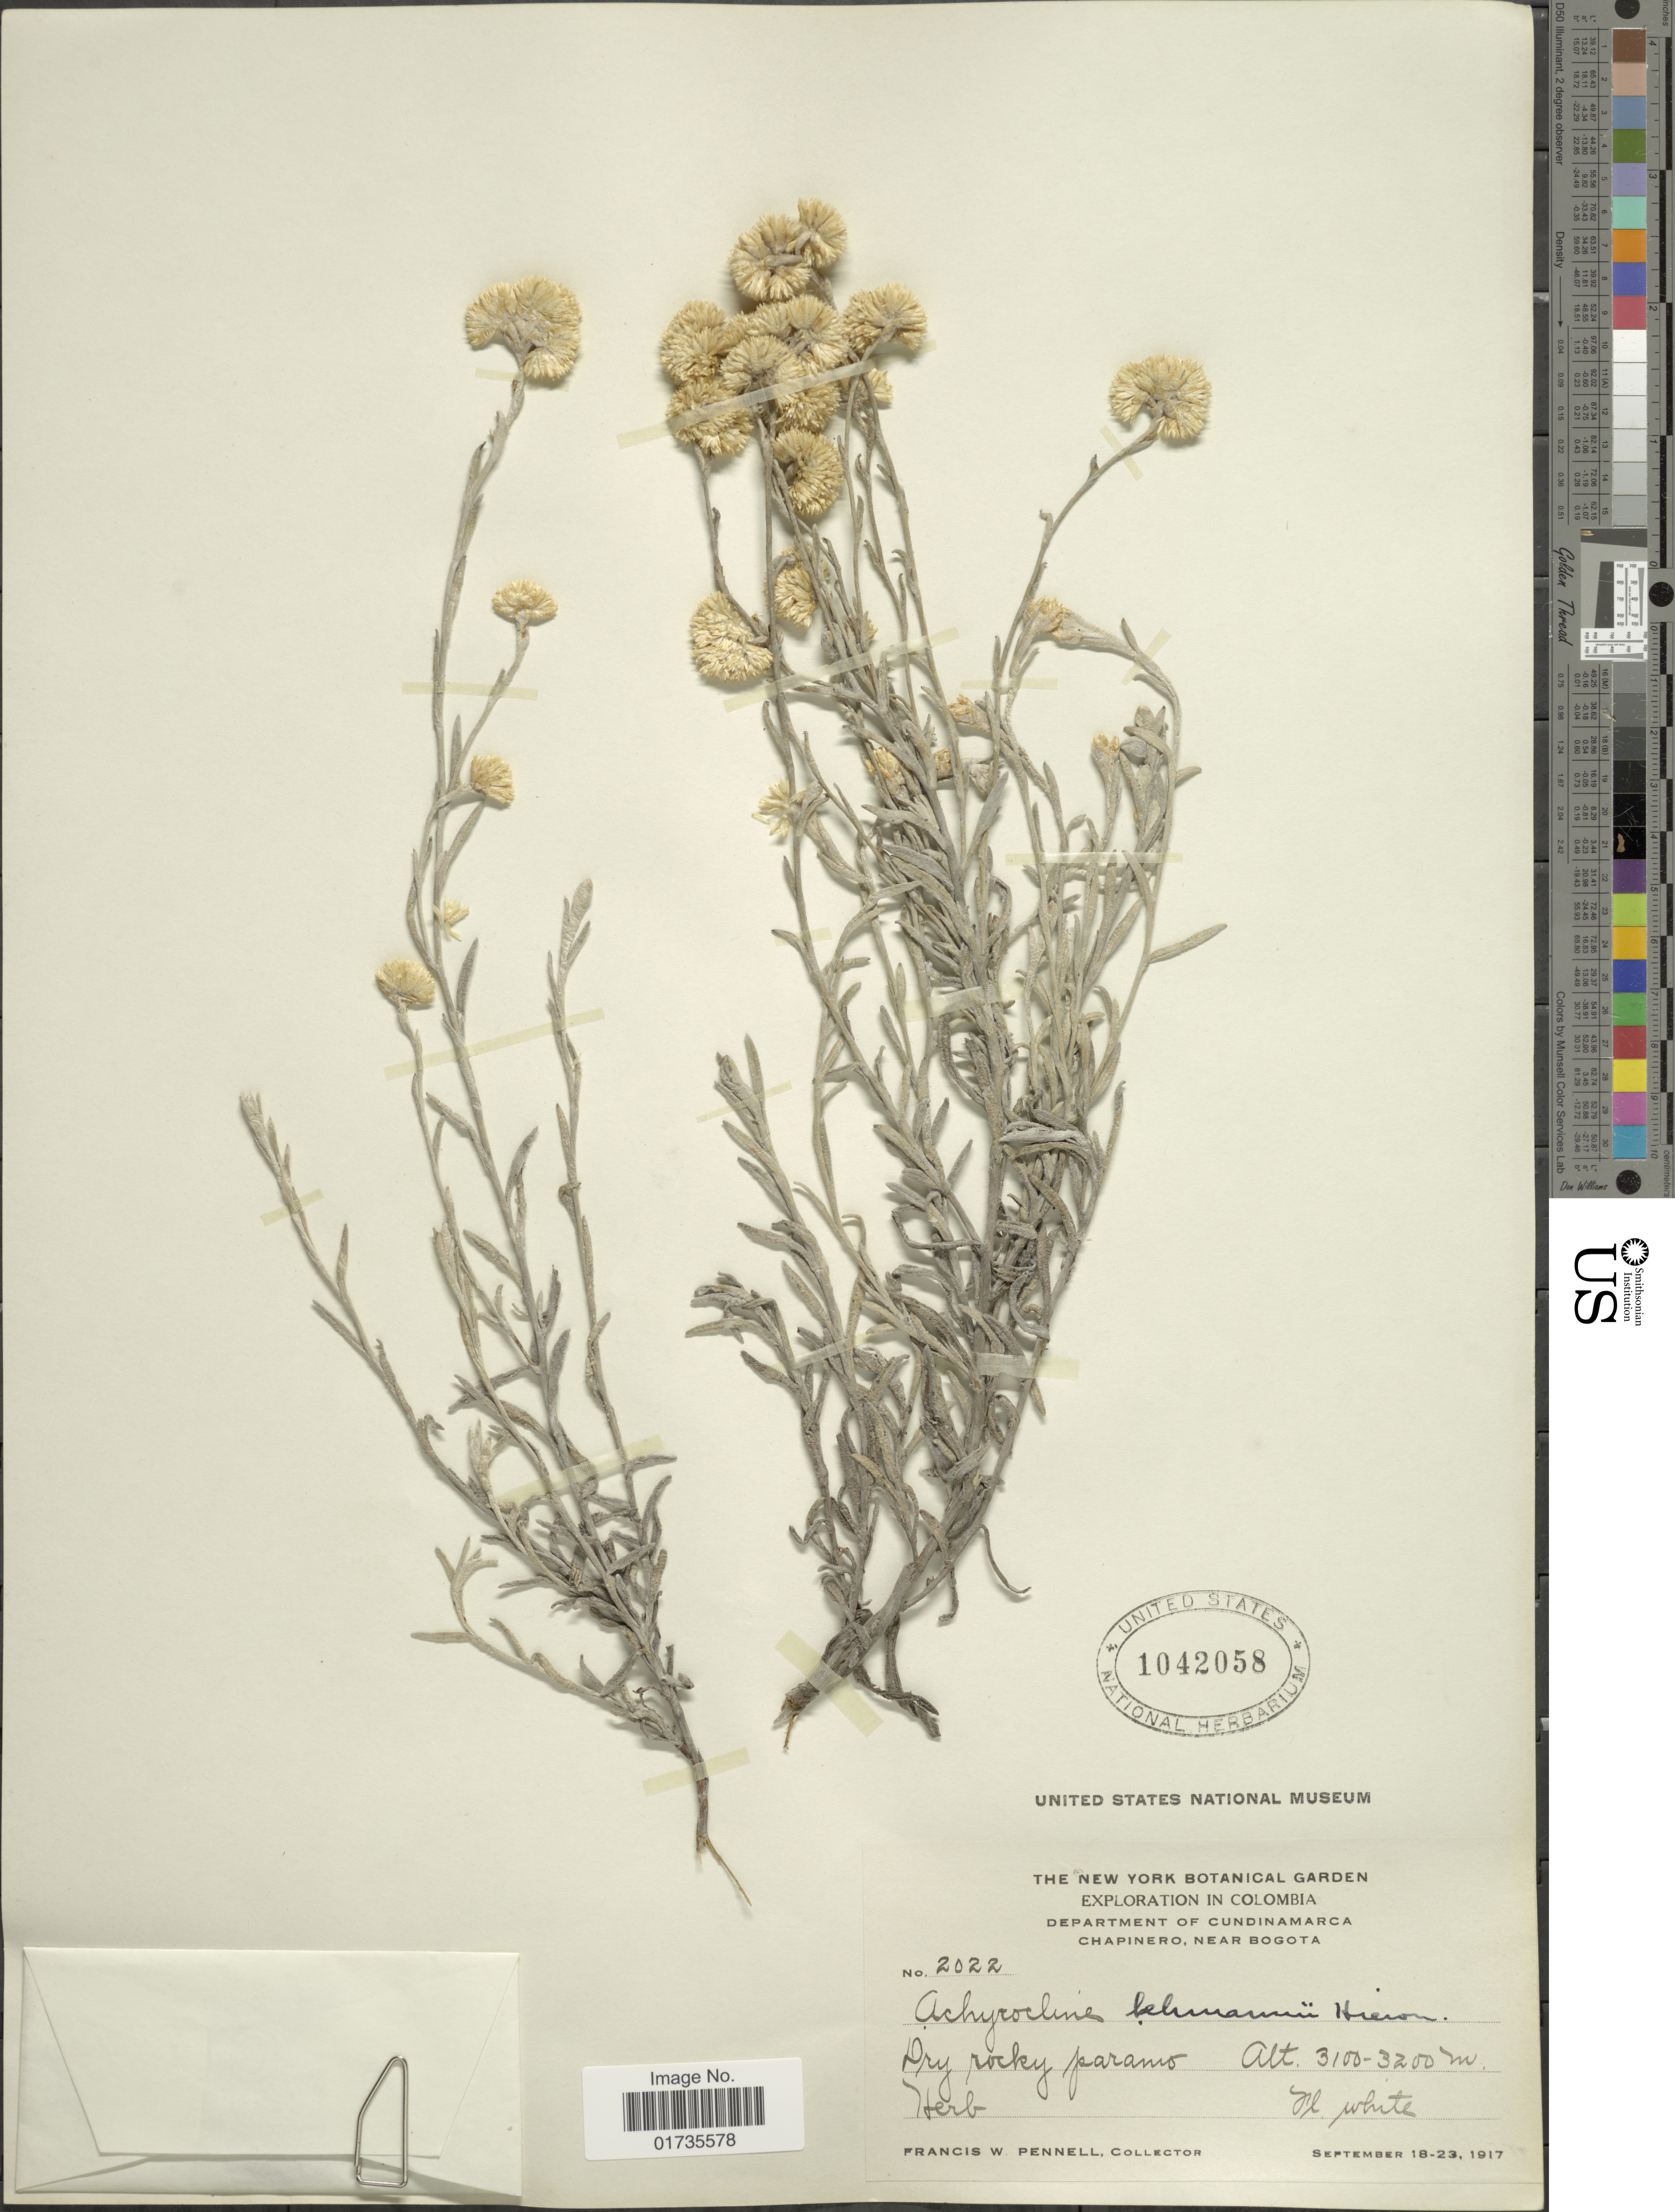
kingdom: Plantae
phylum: Tracheophyta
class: Magnoliopsida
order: Asterales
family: Asteraceae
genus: Achyrocline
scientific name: Achyrocline lehmanni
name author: Hieron.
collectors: F. W. Pennell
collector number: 2022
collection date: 1917-09-18/1917-09-23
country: Colombia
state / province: Cundinamarca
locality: Colombia. Department of Cundinamarca. Chapinero, near Bogota. Dry rocky paramo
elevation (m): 3100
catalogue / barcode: US 1042058